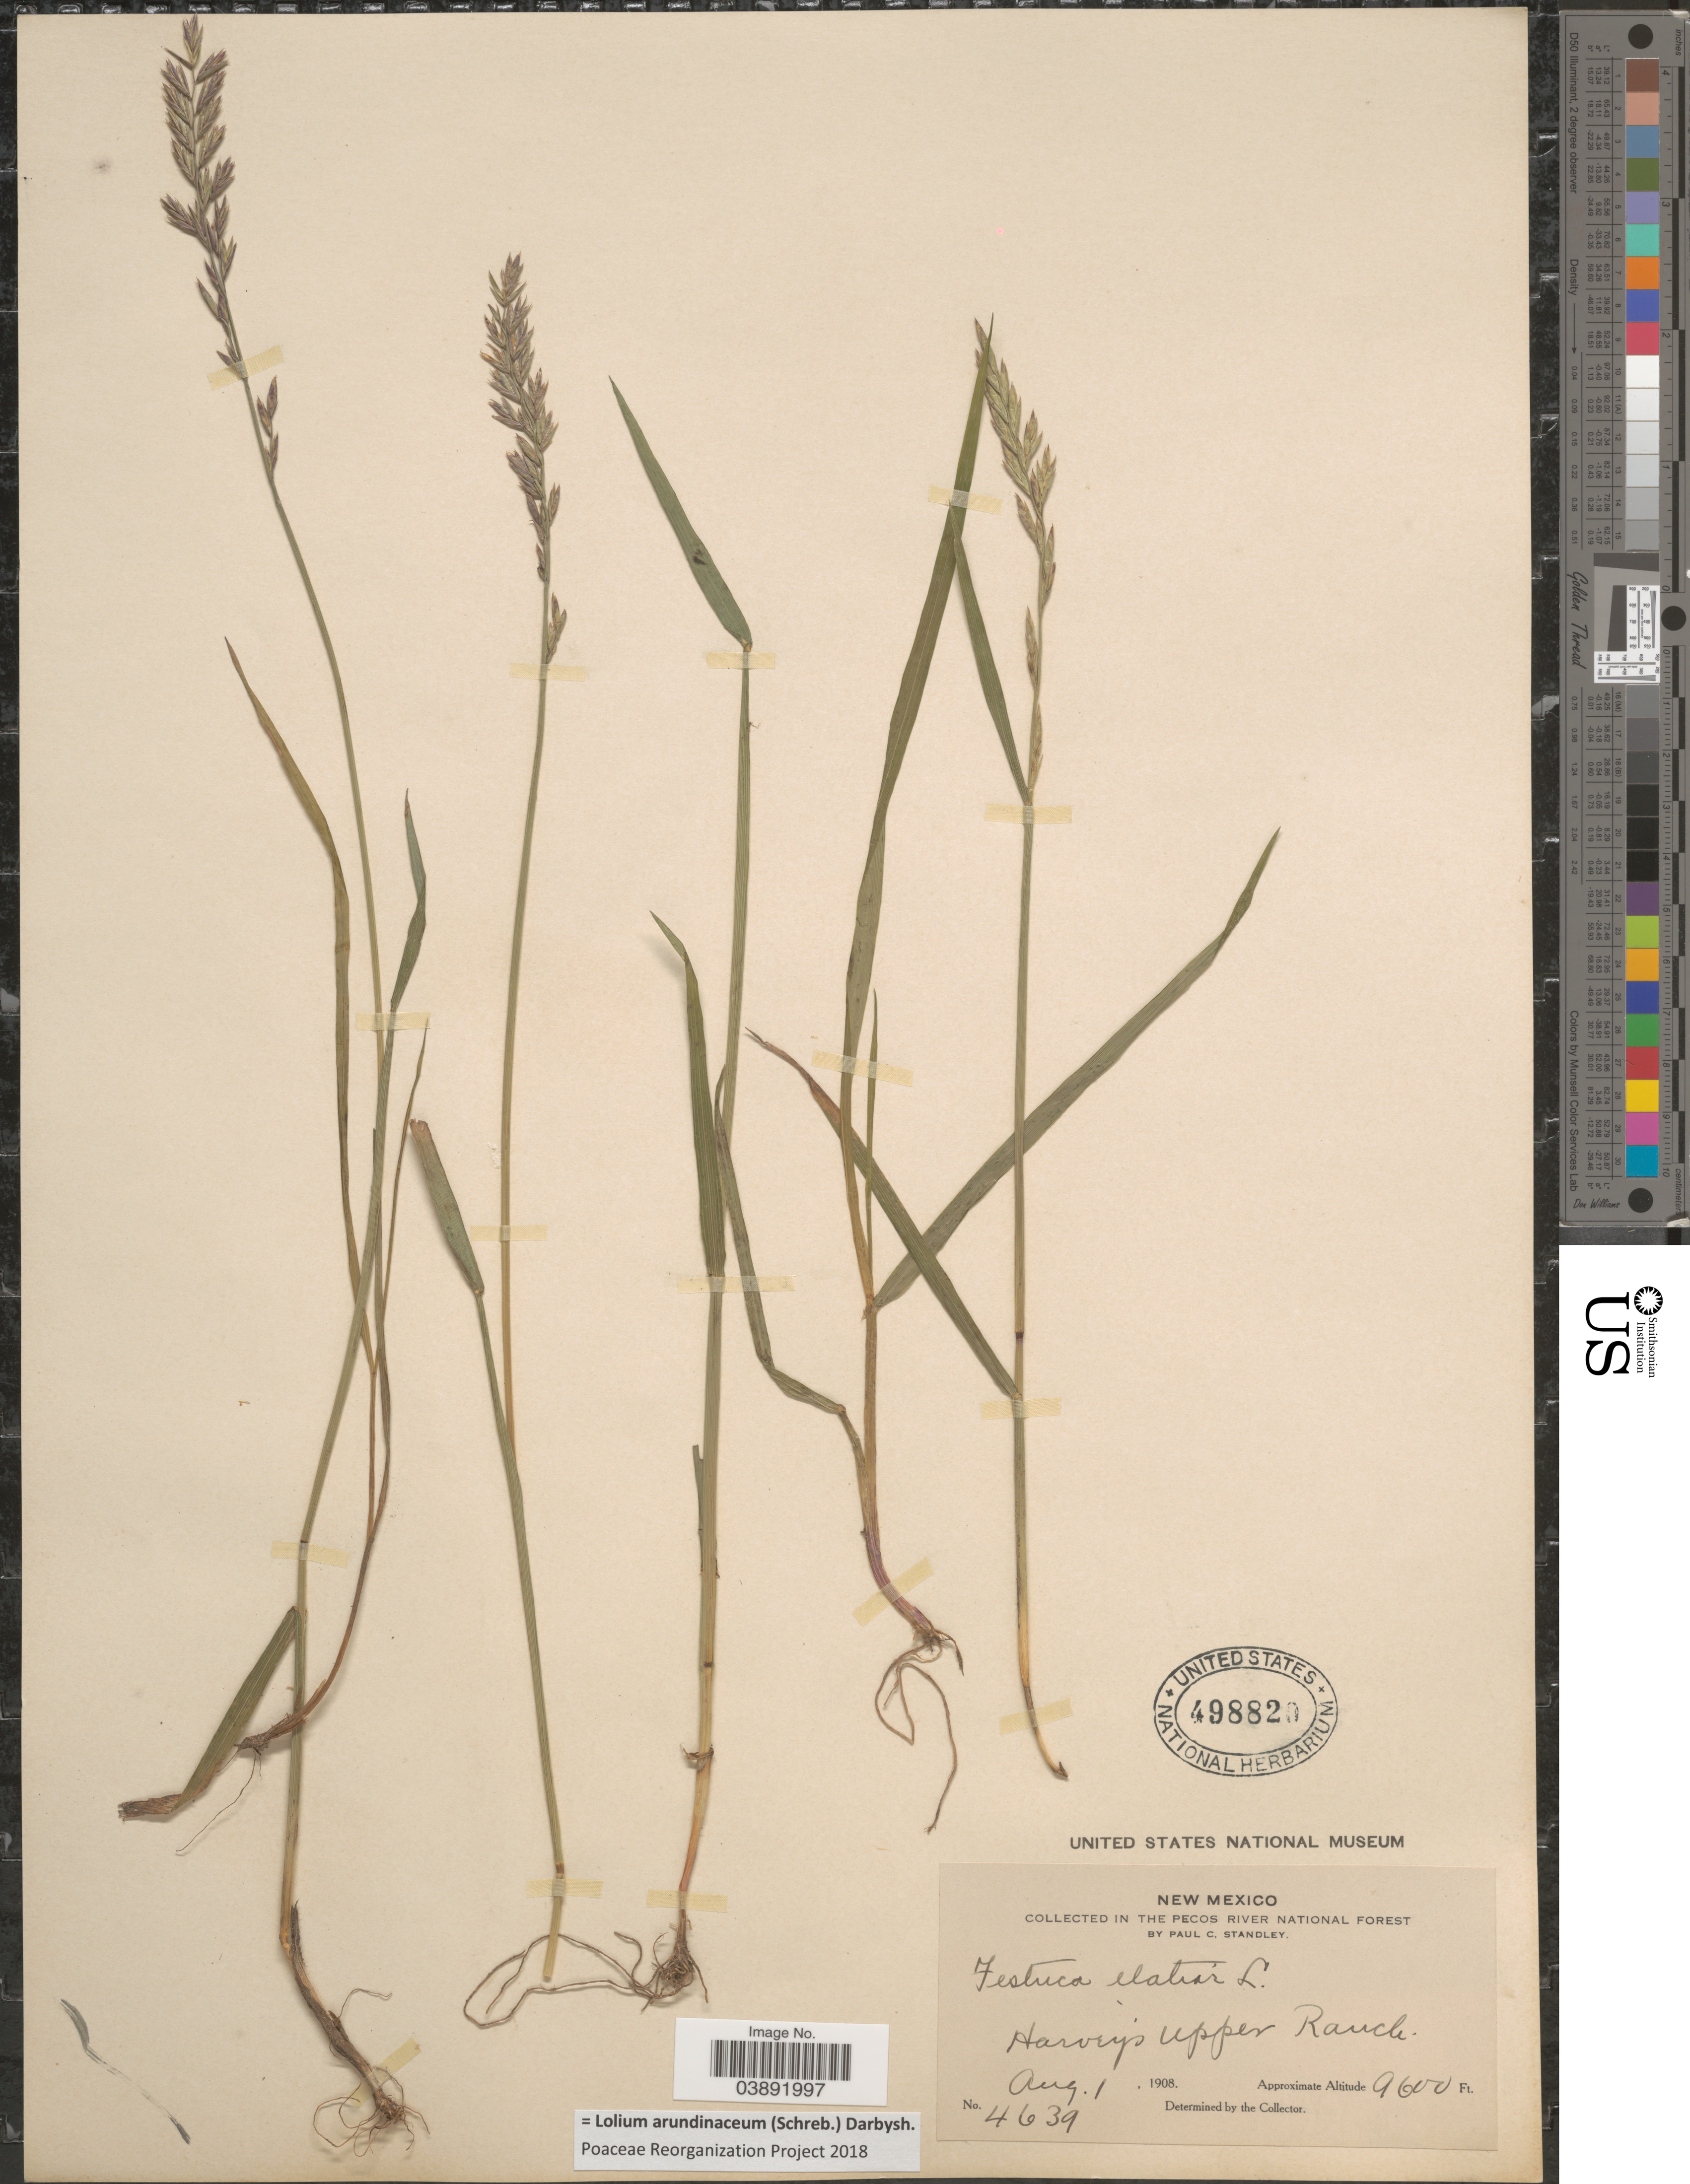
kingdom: Plantae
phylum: Tracheophyta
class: Liliopsida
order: Poales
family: Poaceae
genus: Lolium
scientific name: Lolium arundinaceum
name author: (Schreb.) Darbysh.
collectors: P. C. Standley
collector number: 4639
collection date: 1908-08-01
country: United States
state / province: New Mexico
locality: In the Pecos River National Forest. Harvey's Upper Ranch.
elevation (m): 2926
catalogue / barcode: US 498820